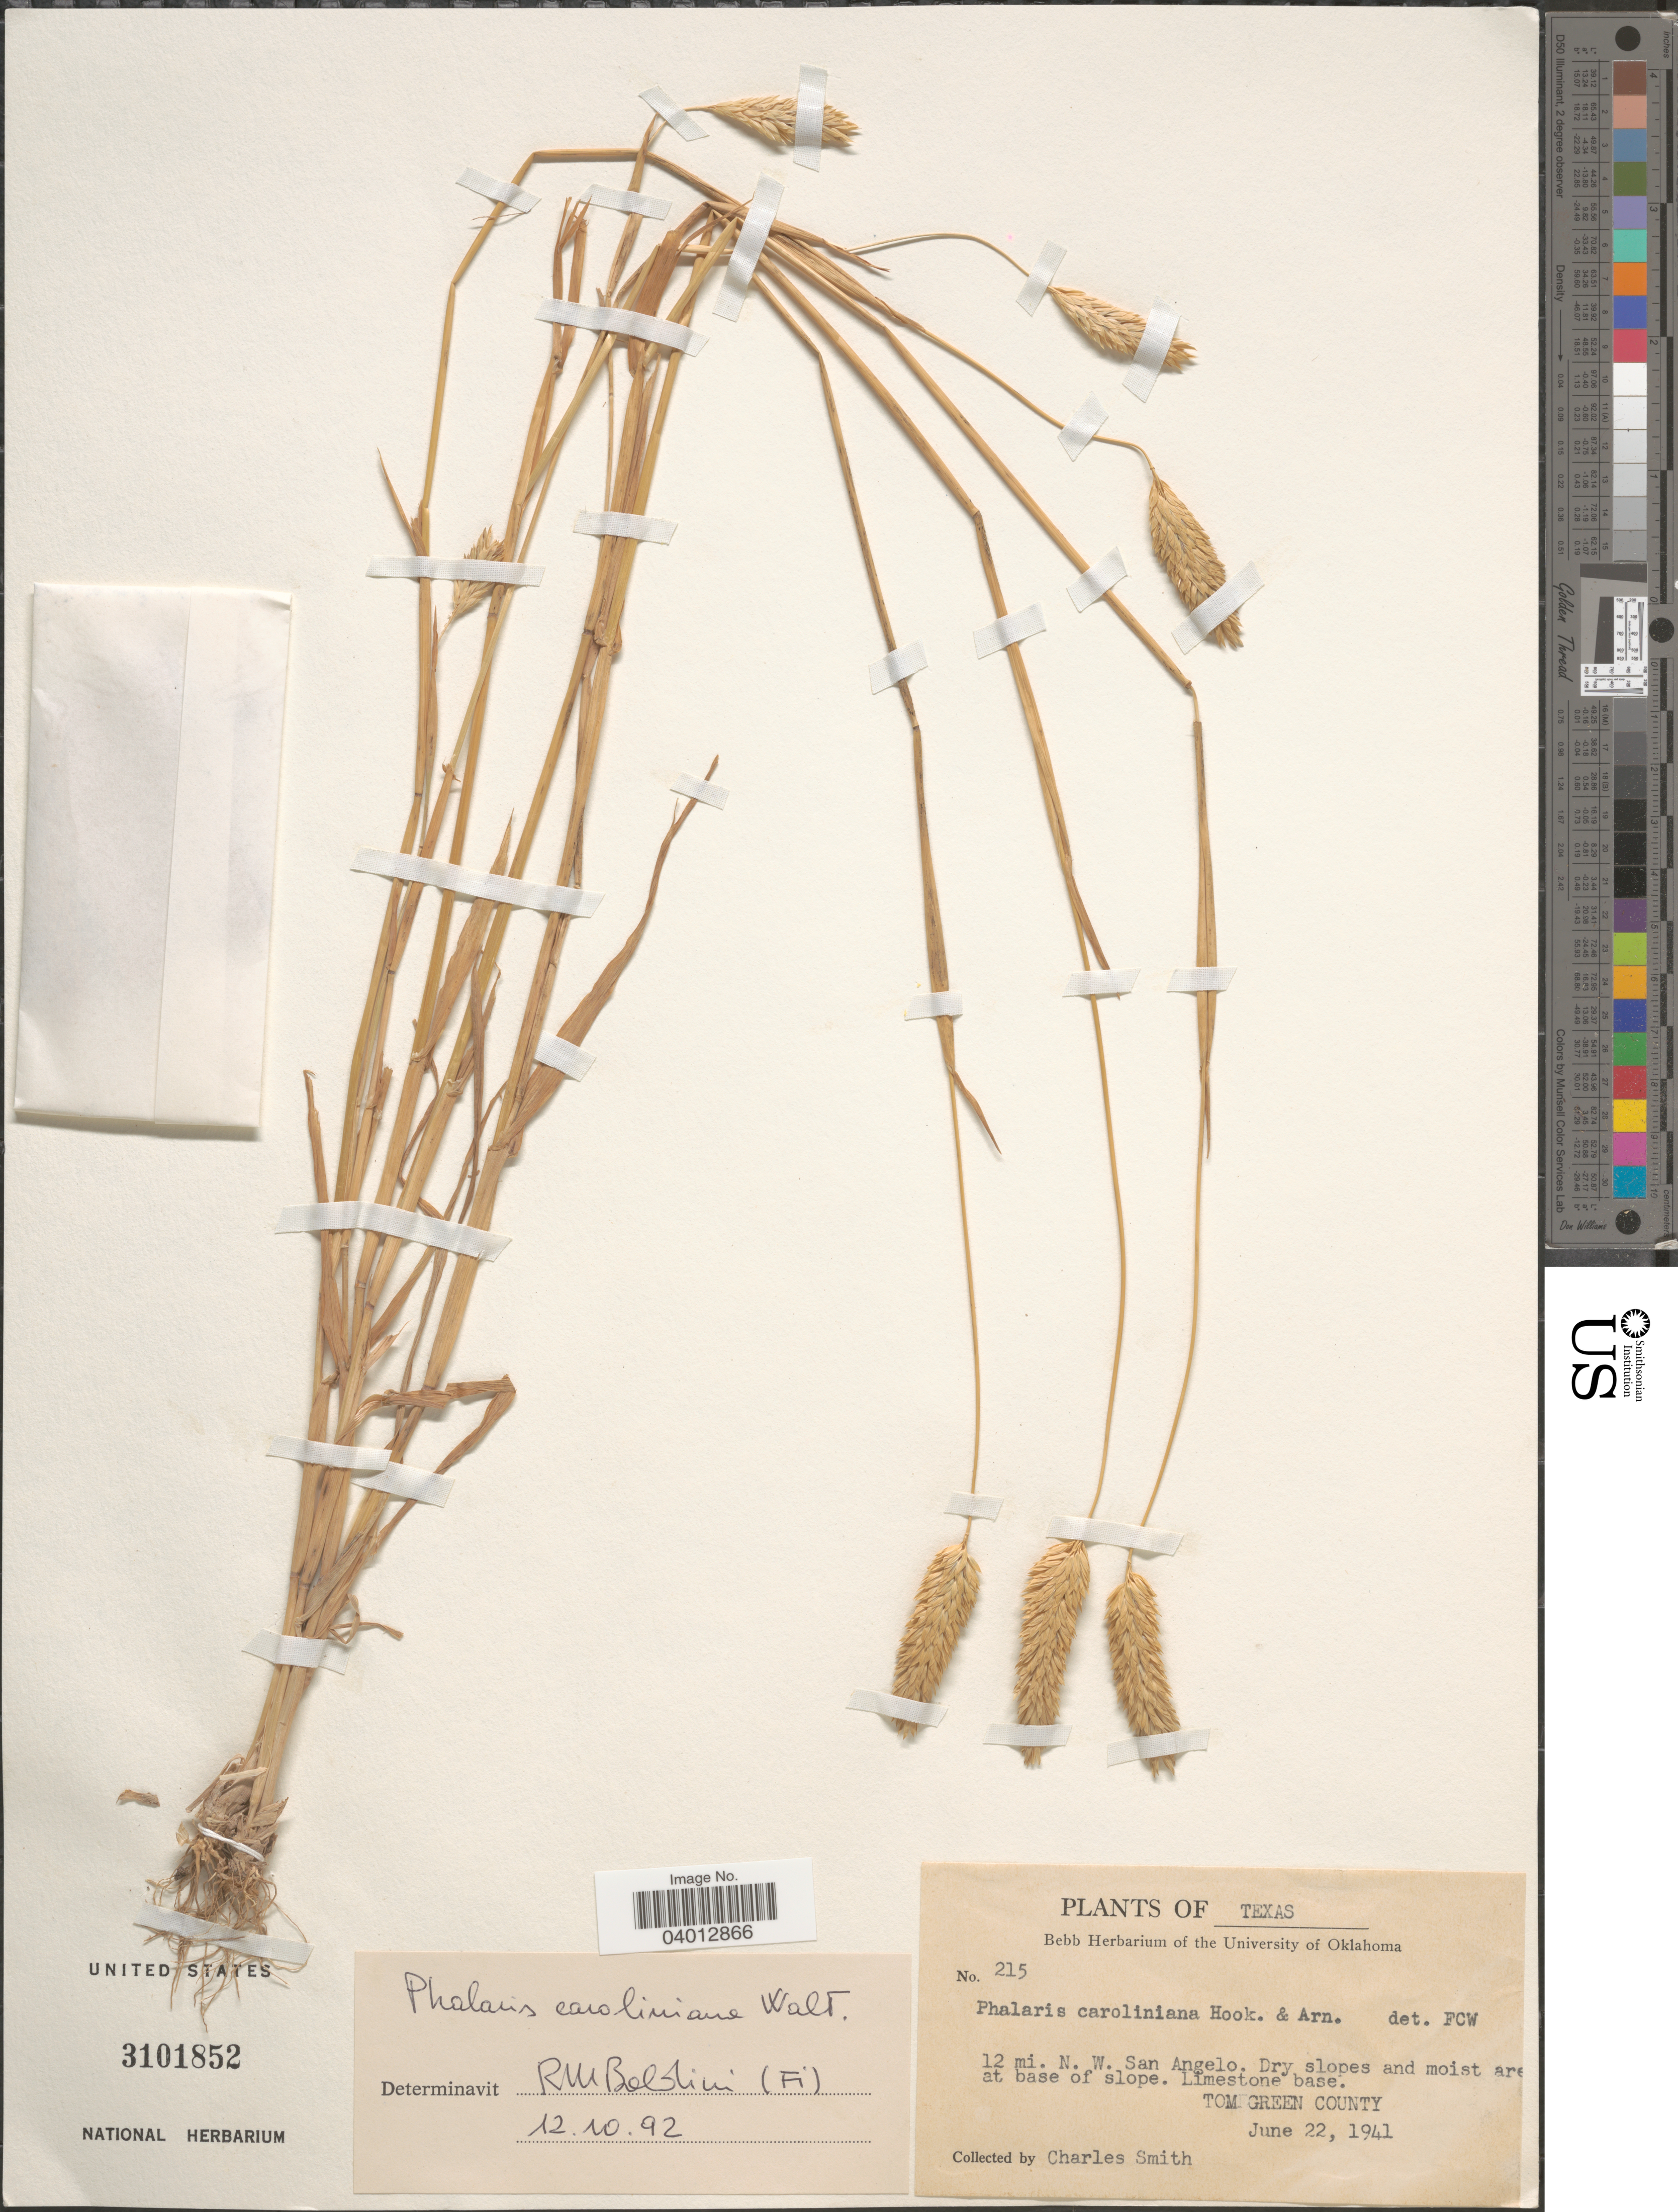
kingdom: Plantae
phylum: Tracheophyta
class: Liliopsida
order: Poales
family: Poaceae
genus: Phalaris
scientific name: Phalaris caroliniana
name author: Walter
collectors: C. L. Smith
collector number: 215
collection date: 1941-06-22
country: United States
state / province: Texas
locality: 12 mi. N. W. San Angelo. Dry slopes and moist area at base of slope. Limestone base. Tom Green County.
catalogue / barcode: US 3101852